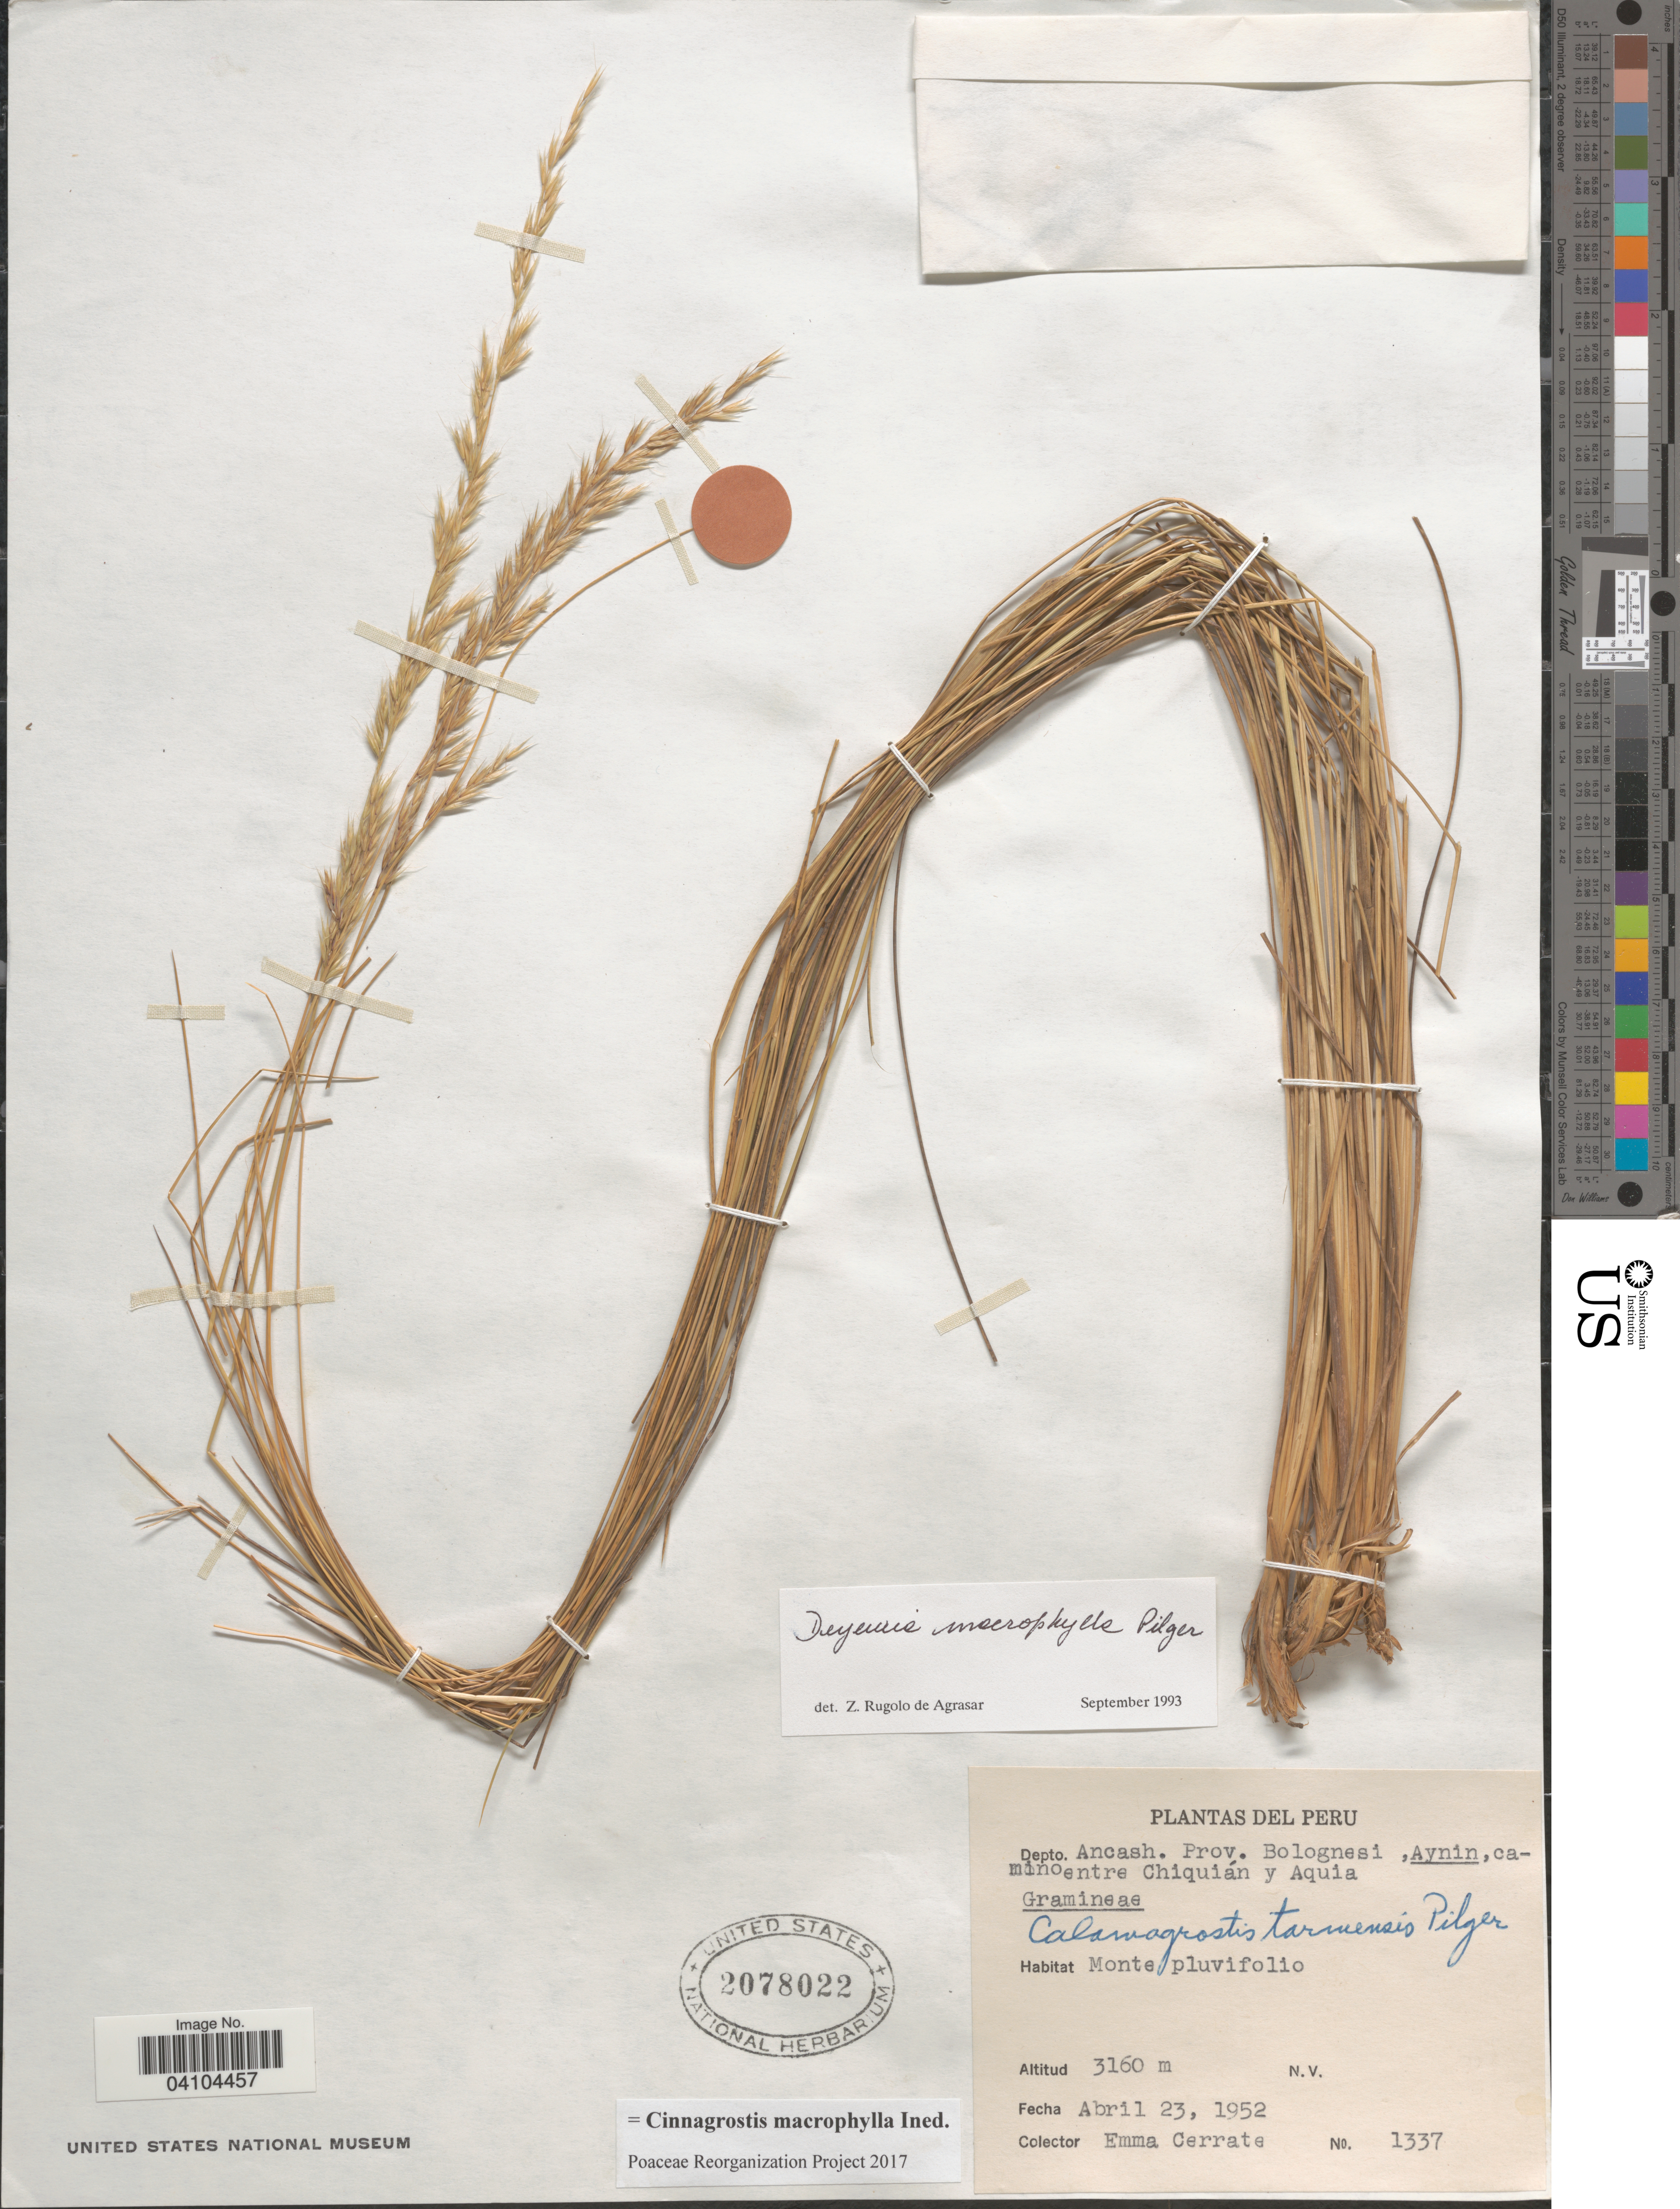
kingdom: Plantae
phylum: Tracheophyta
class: Liliopsida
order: Poales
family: Poaceae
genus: Cinnagrostis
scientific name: Cinnagrostis macrophylla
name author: (Pilg.) P.M. Peterson et al.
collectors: E. Cerrate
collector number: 1337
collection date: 1952-04-23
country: Peru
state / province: Ancash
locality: Depto. Ancash. Prov. Bolognasi, Aynin, camino entre Chiquián y Aquia.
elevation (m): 3160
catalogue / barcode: US 2078022